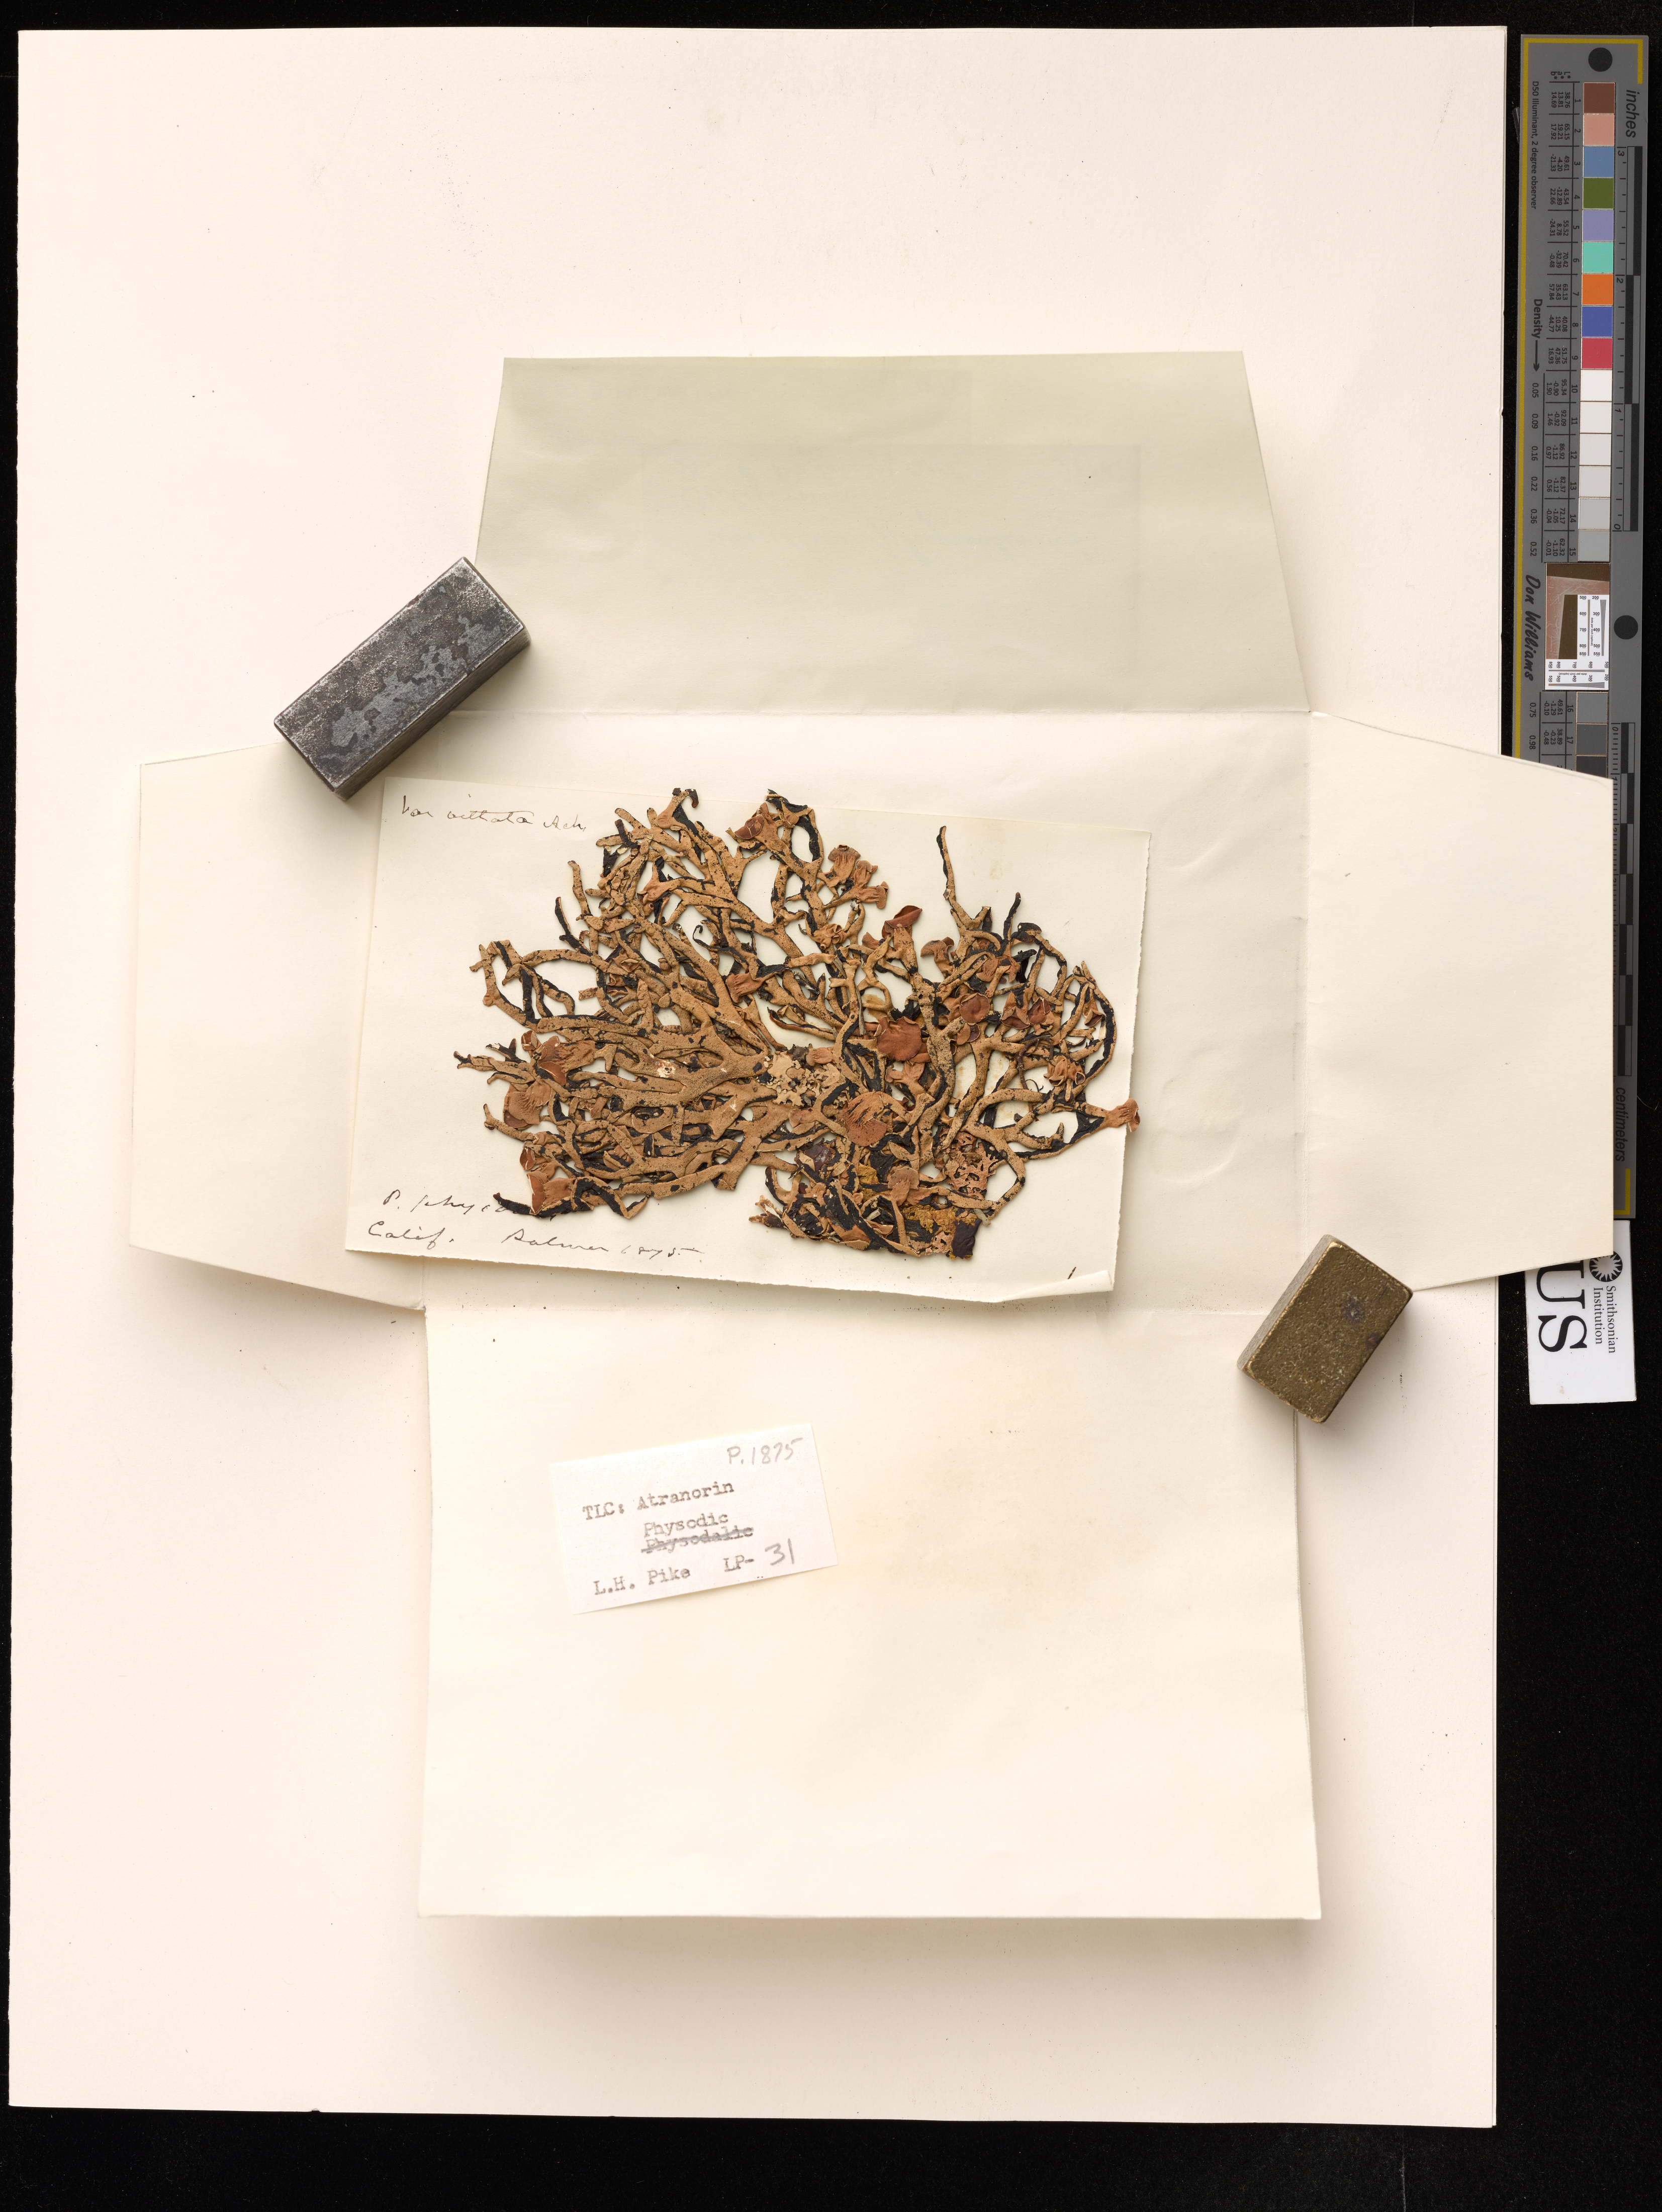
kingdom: Fungi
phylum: Ascomycota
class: Lecanoromycetes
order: Lecanorales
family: Parmeliaceae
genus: Hypogymnia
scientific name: Hypogymnia inactiva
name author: (Krog) Ohlsson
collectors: E. Palmer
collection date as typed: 1875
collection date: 1875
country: United States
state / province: California